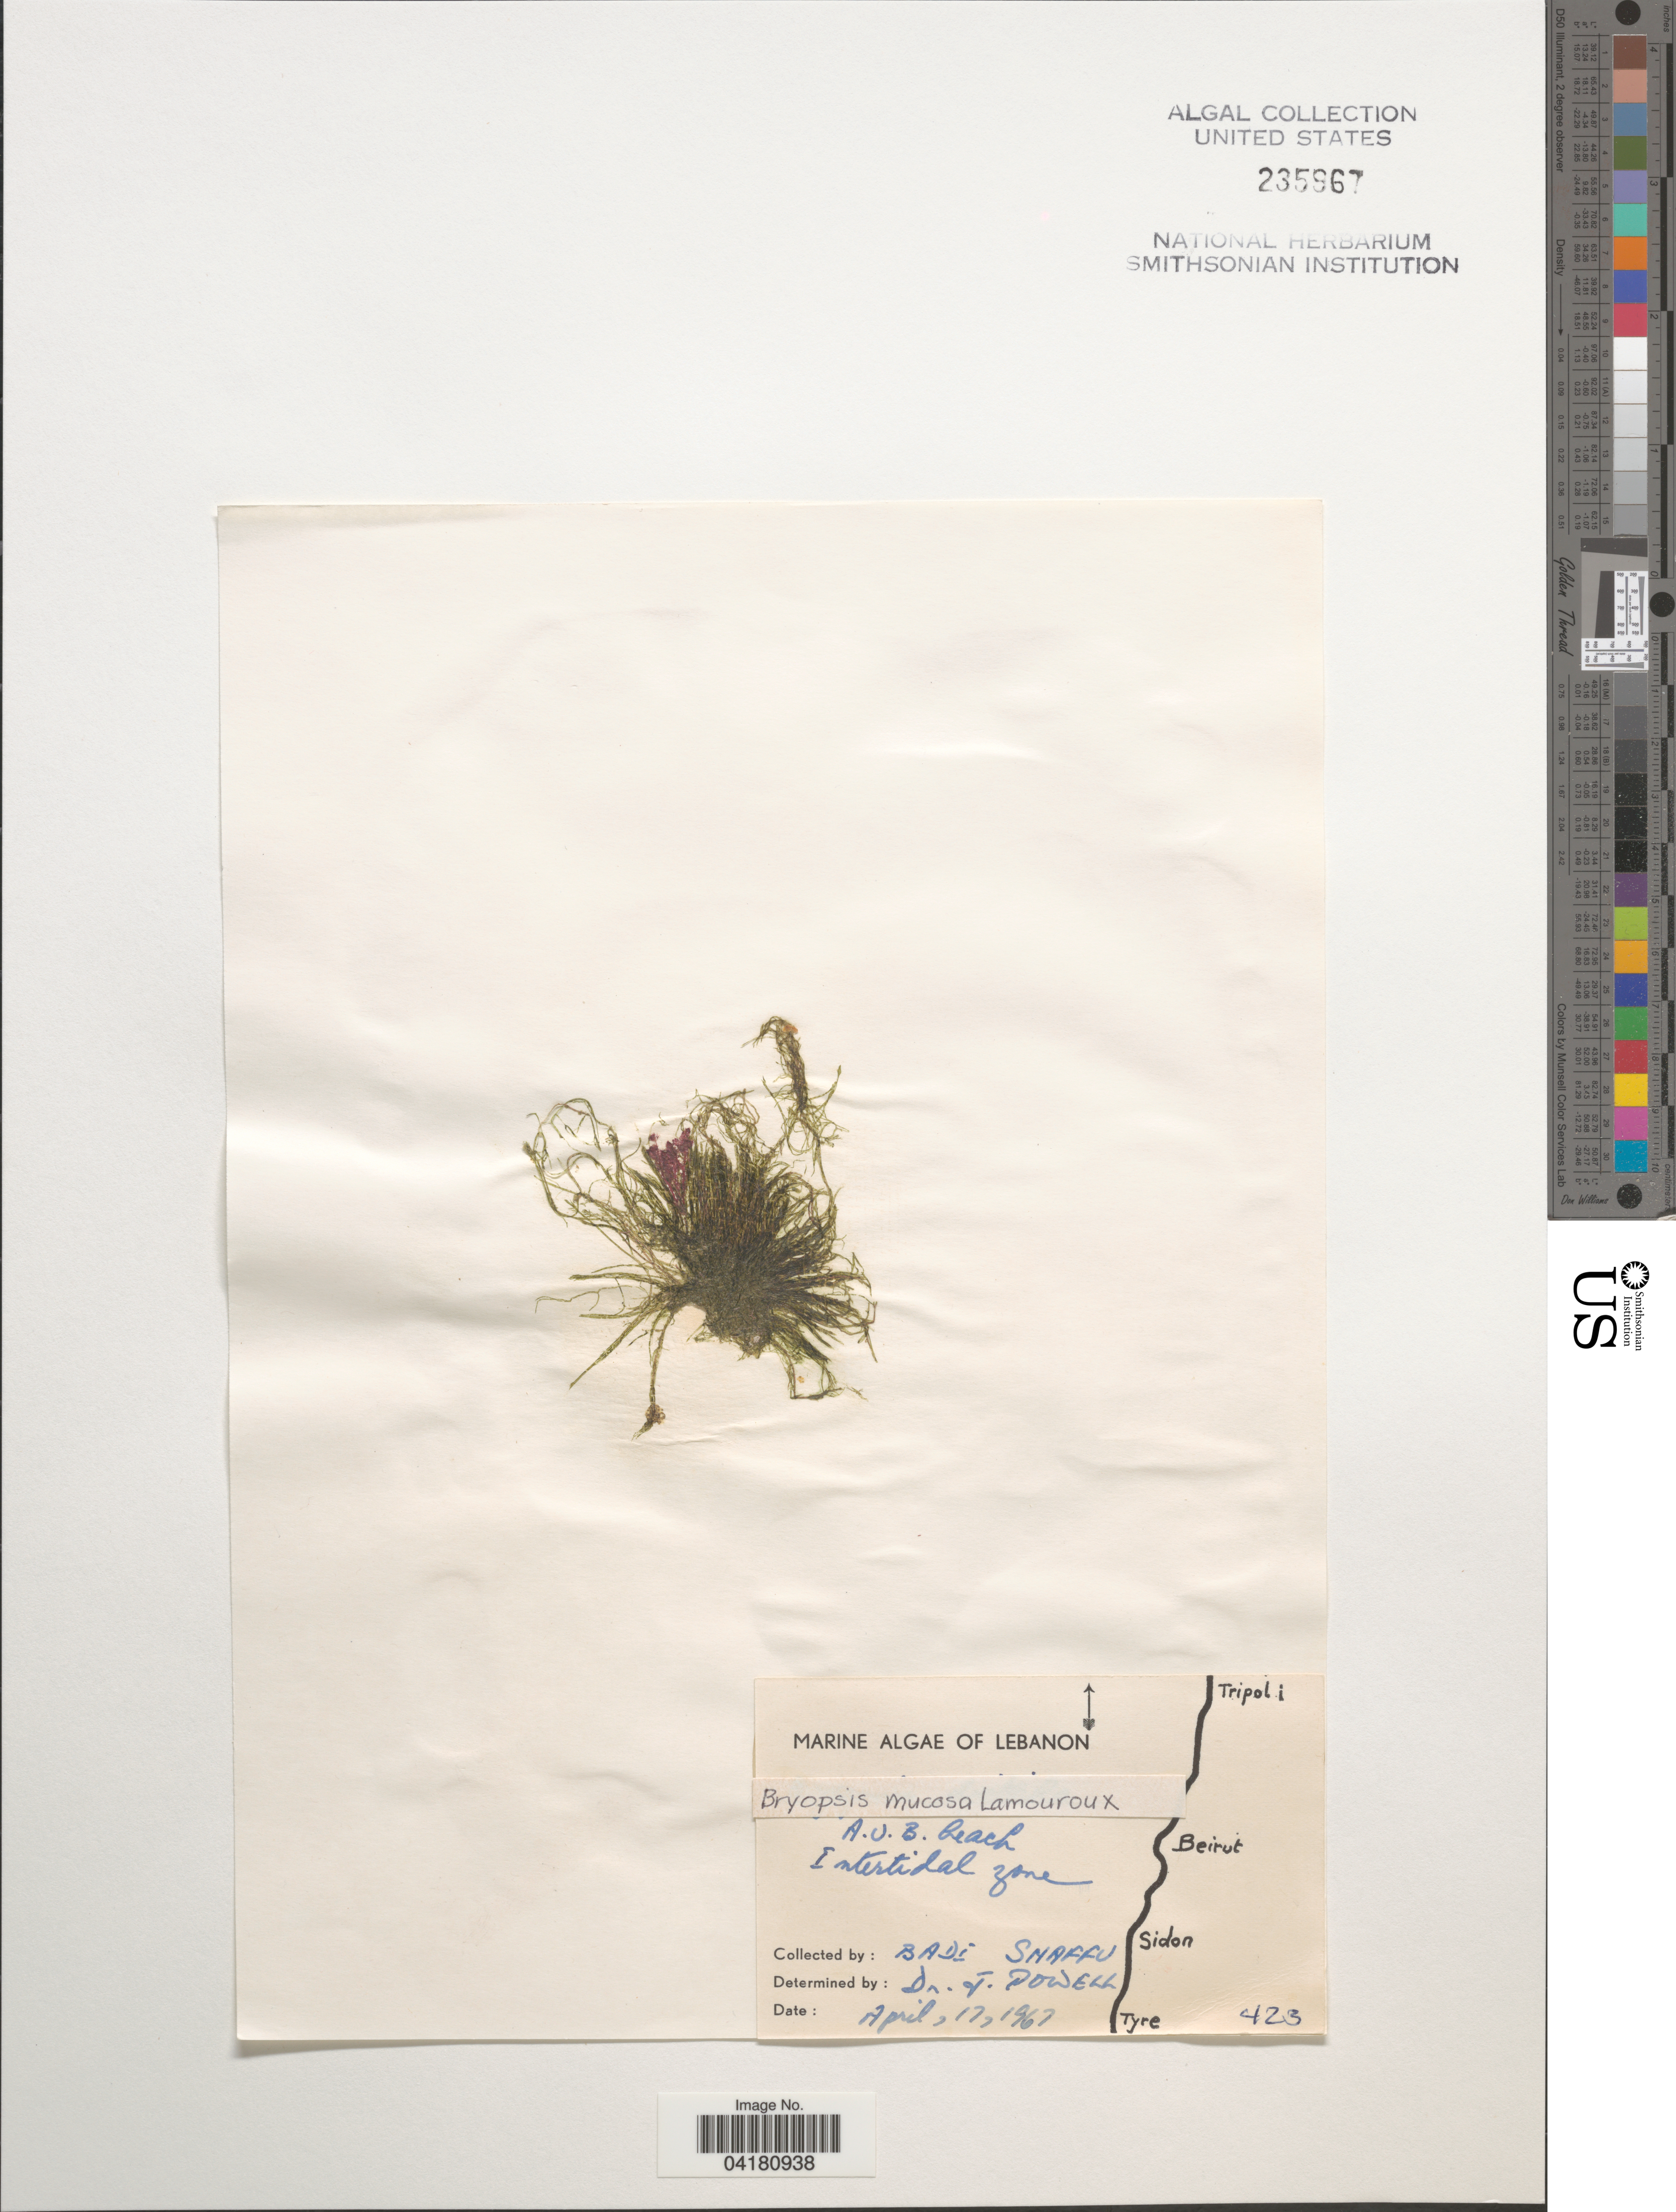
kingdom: Plantae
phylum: Chlorophyta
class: Ulvophyceae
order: Bryopsidales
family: Bryopsidaceae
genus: Bryopsis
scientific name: Bryopsis muscosa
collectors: B. Shaffu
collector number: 423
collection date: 1967-04-17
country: Lebanon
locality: A.U.B beach Intertidal zone.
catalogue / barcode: US 235967